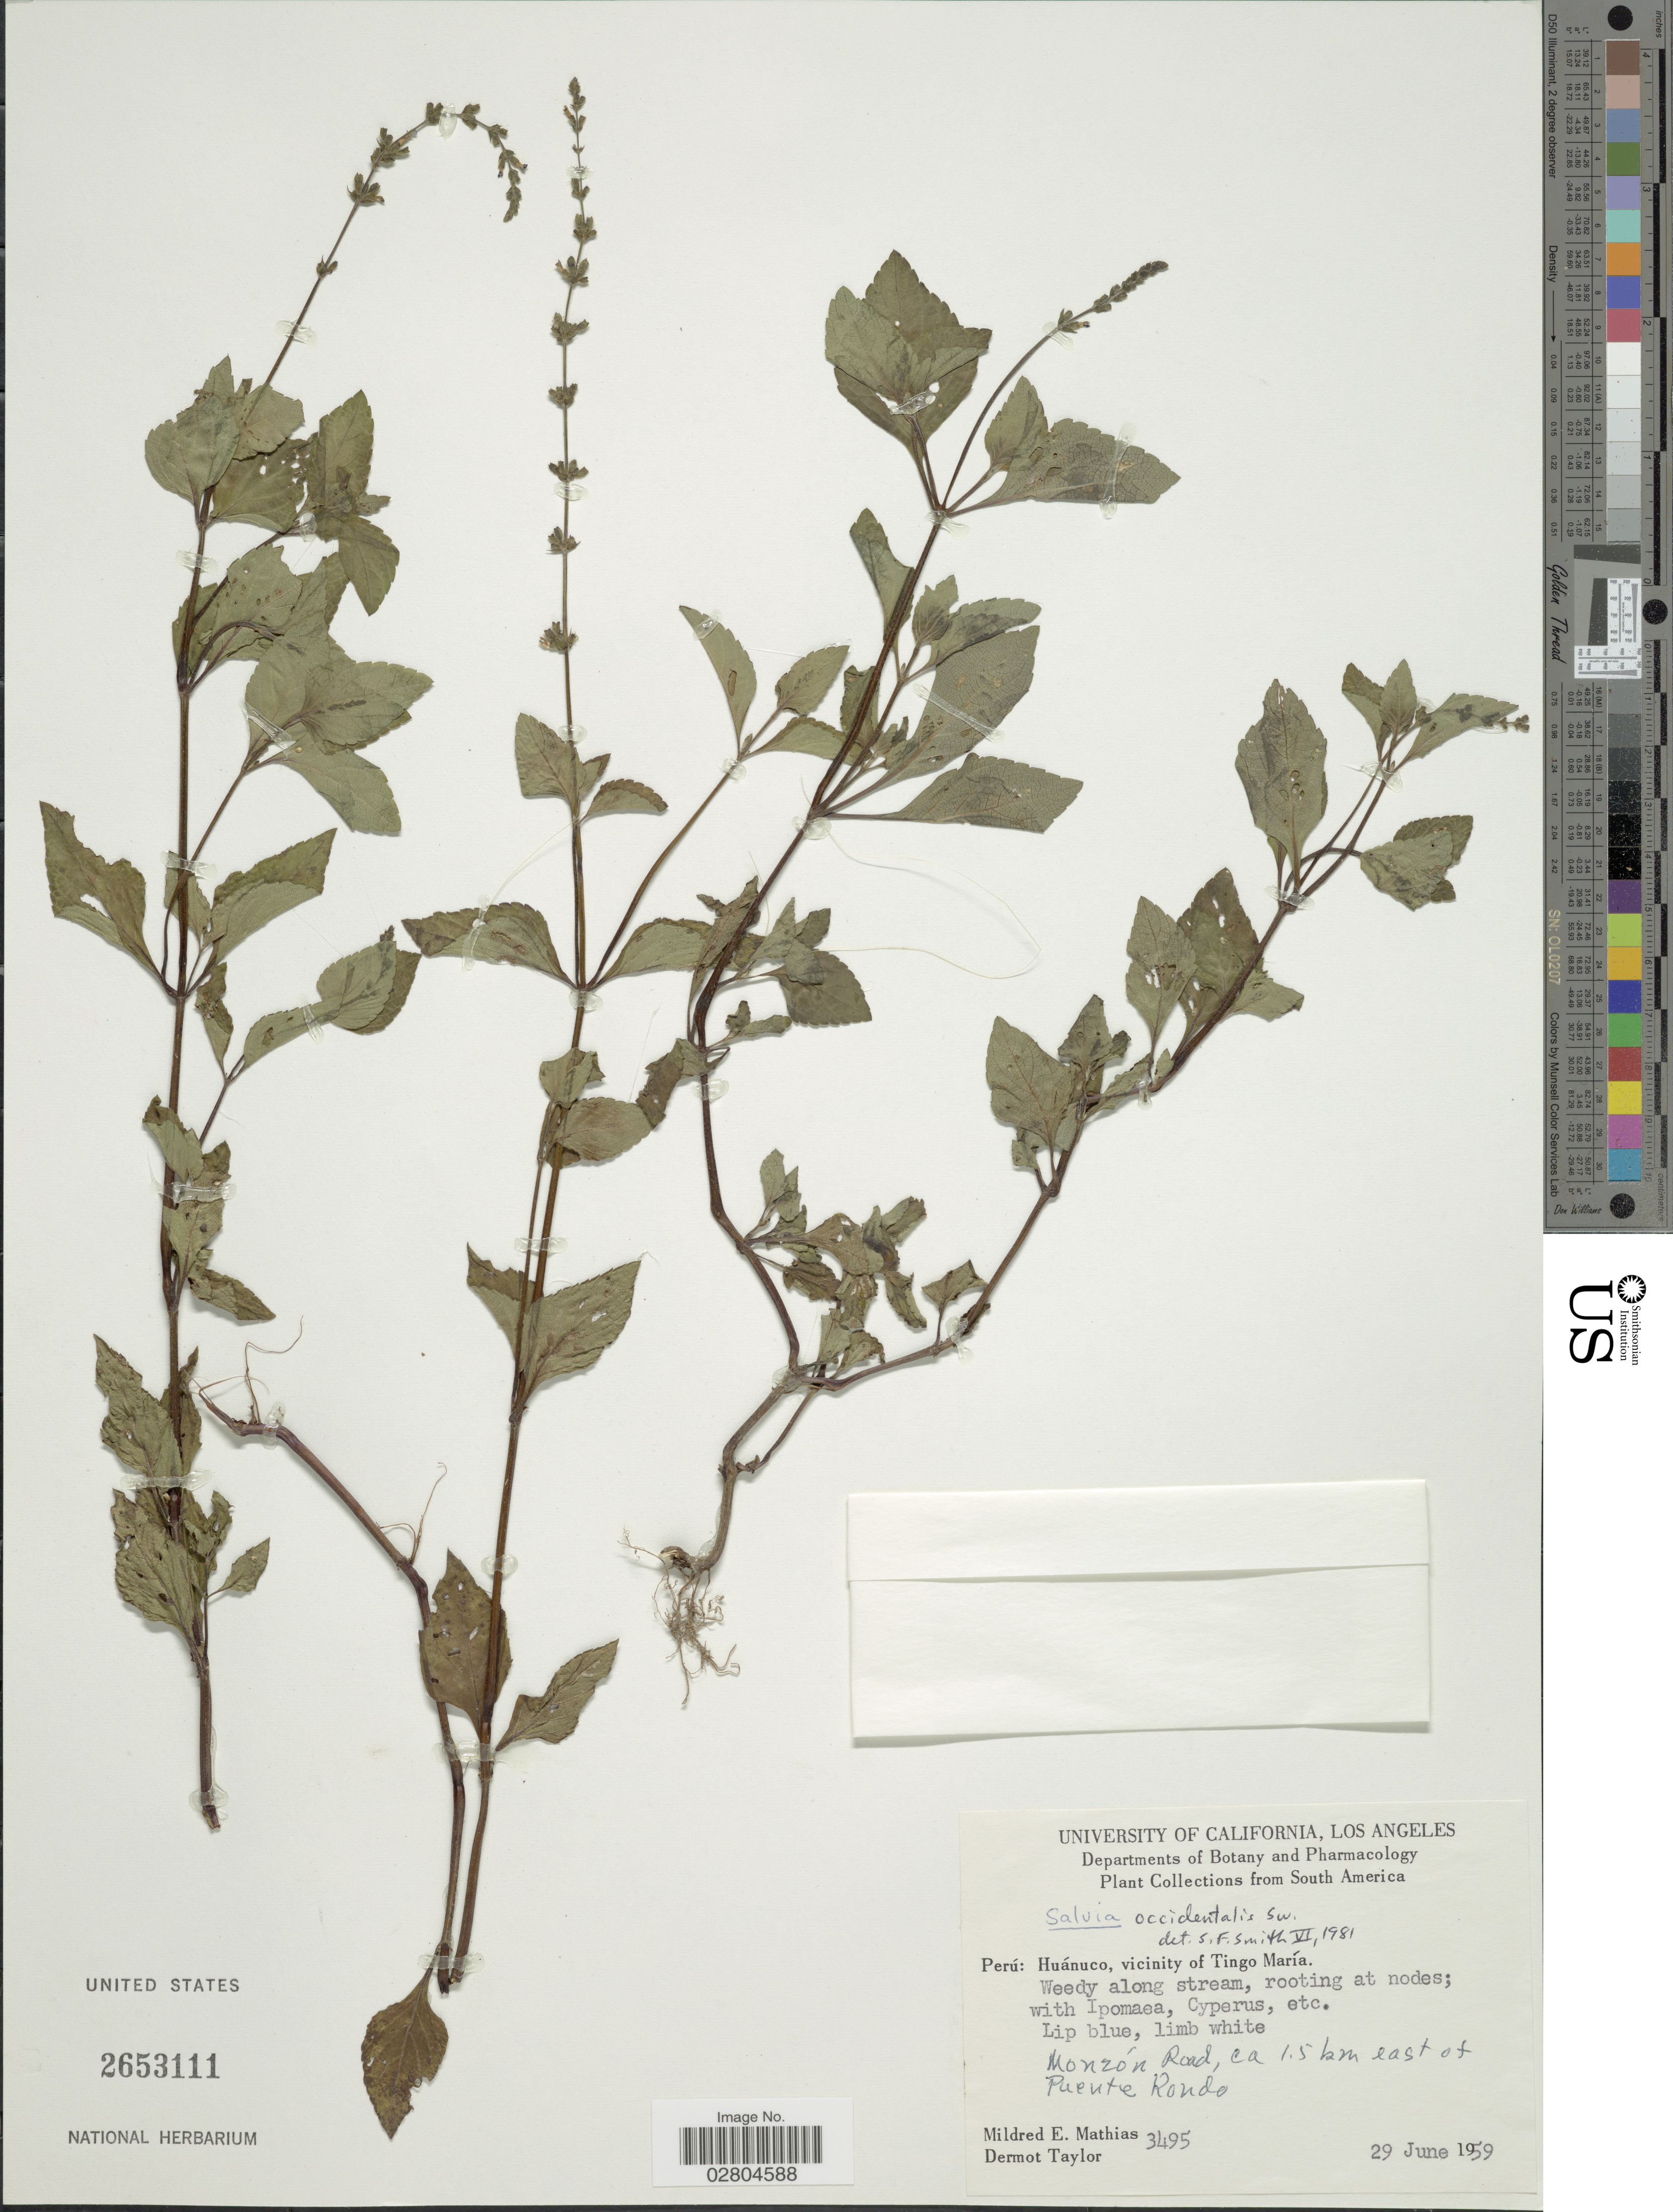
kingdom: Plantae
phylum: Tracheophyta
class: Magnoliopsida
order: Lamiales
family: Lamiaceae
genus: Salvia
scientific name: Salvia occidentalis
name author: Sw.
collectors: M. E. Mathias & D. Taylor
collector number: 3495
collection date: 1959-06-29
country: Peru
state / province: Huánuco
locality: South America. Vicinity of Tingo María. Monzón Road, ca 1.5 km east of Puente Rondo.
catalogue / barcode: US 2653111